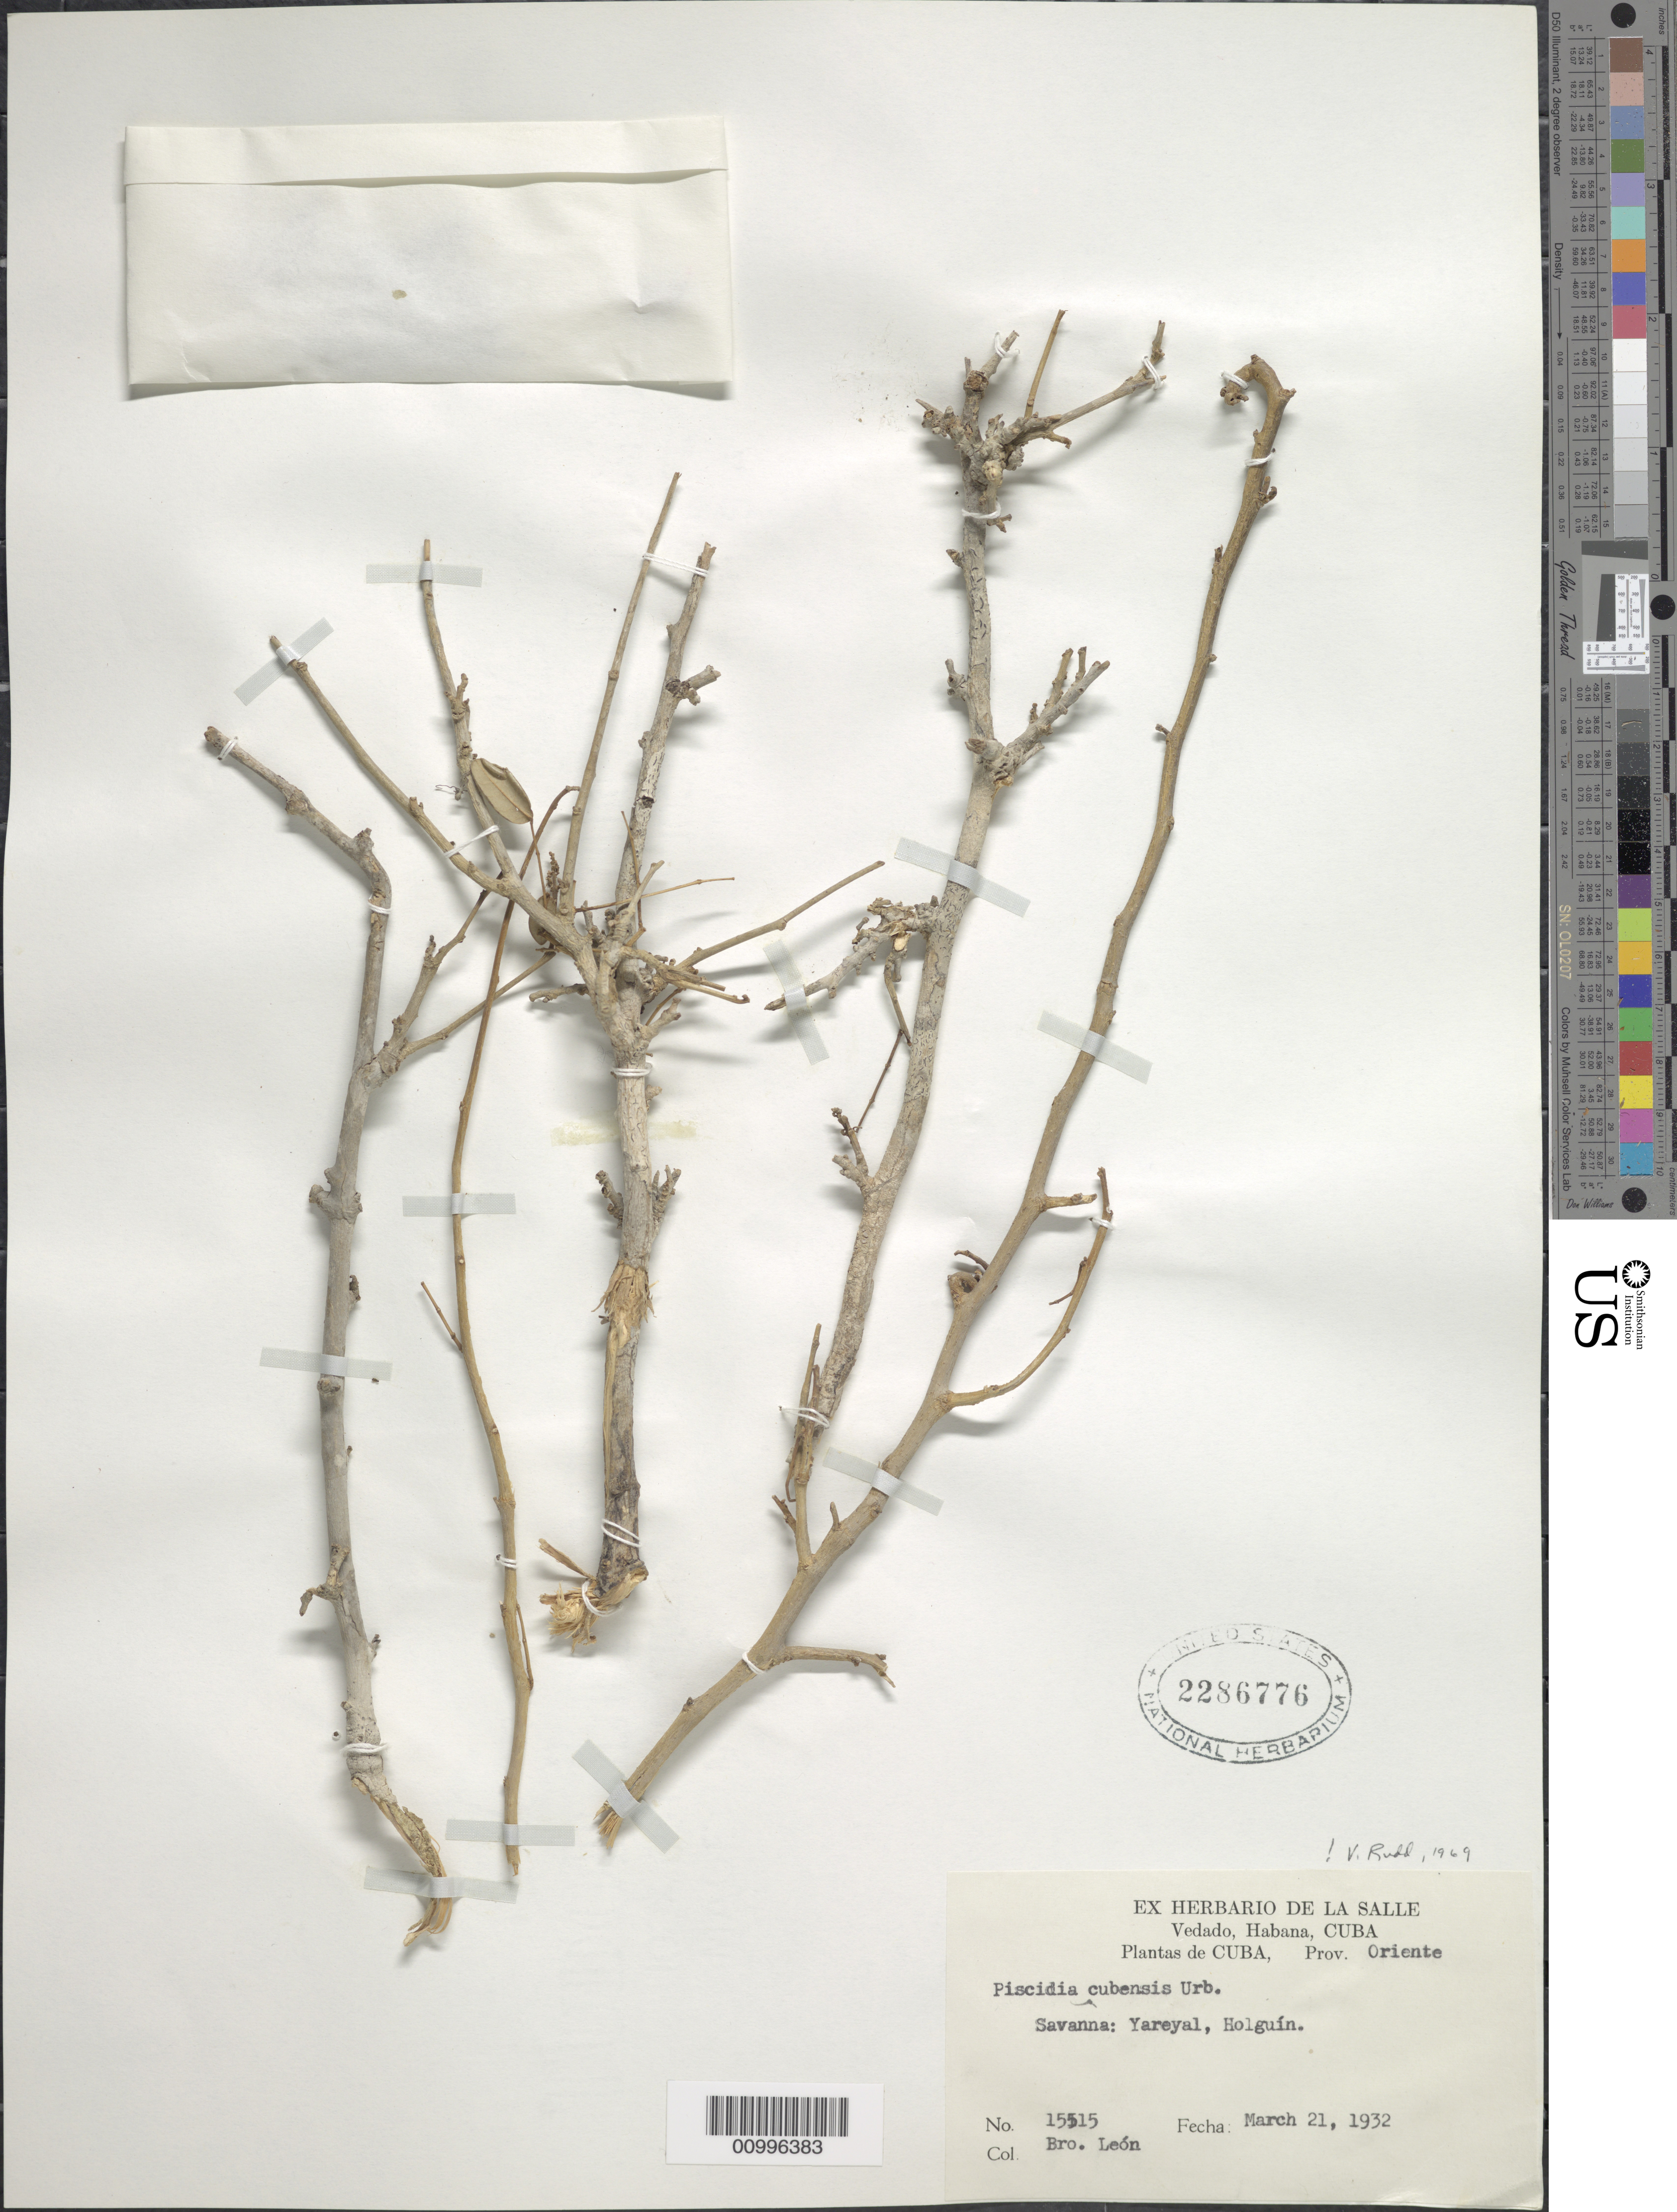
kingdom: Plantae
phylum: Tracheophyta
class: Magnoliopsida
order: Fabales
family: Fabaceae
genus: Piscidia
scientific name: Piscidia cubensis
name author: Urb.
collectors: Bro. León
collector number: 15515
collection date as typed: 21 Mar 1932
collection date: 1932-03-21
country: Cuba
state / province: Holguín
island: Cuba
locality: Savanna; Yareyal, Holguin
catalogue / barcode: US 2286776